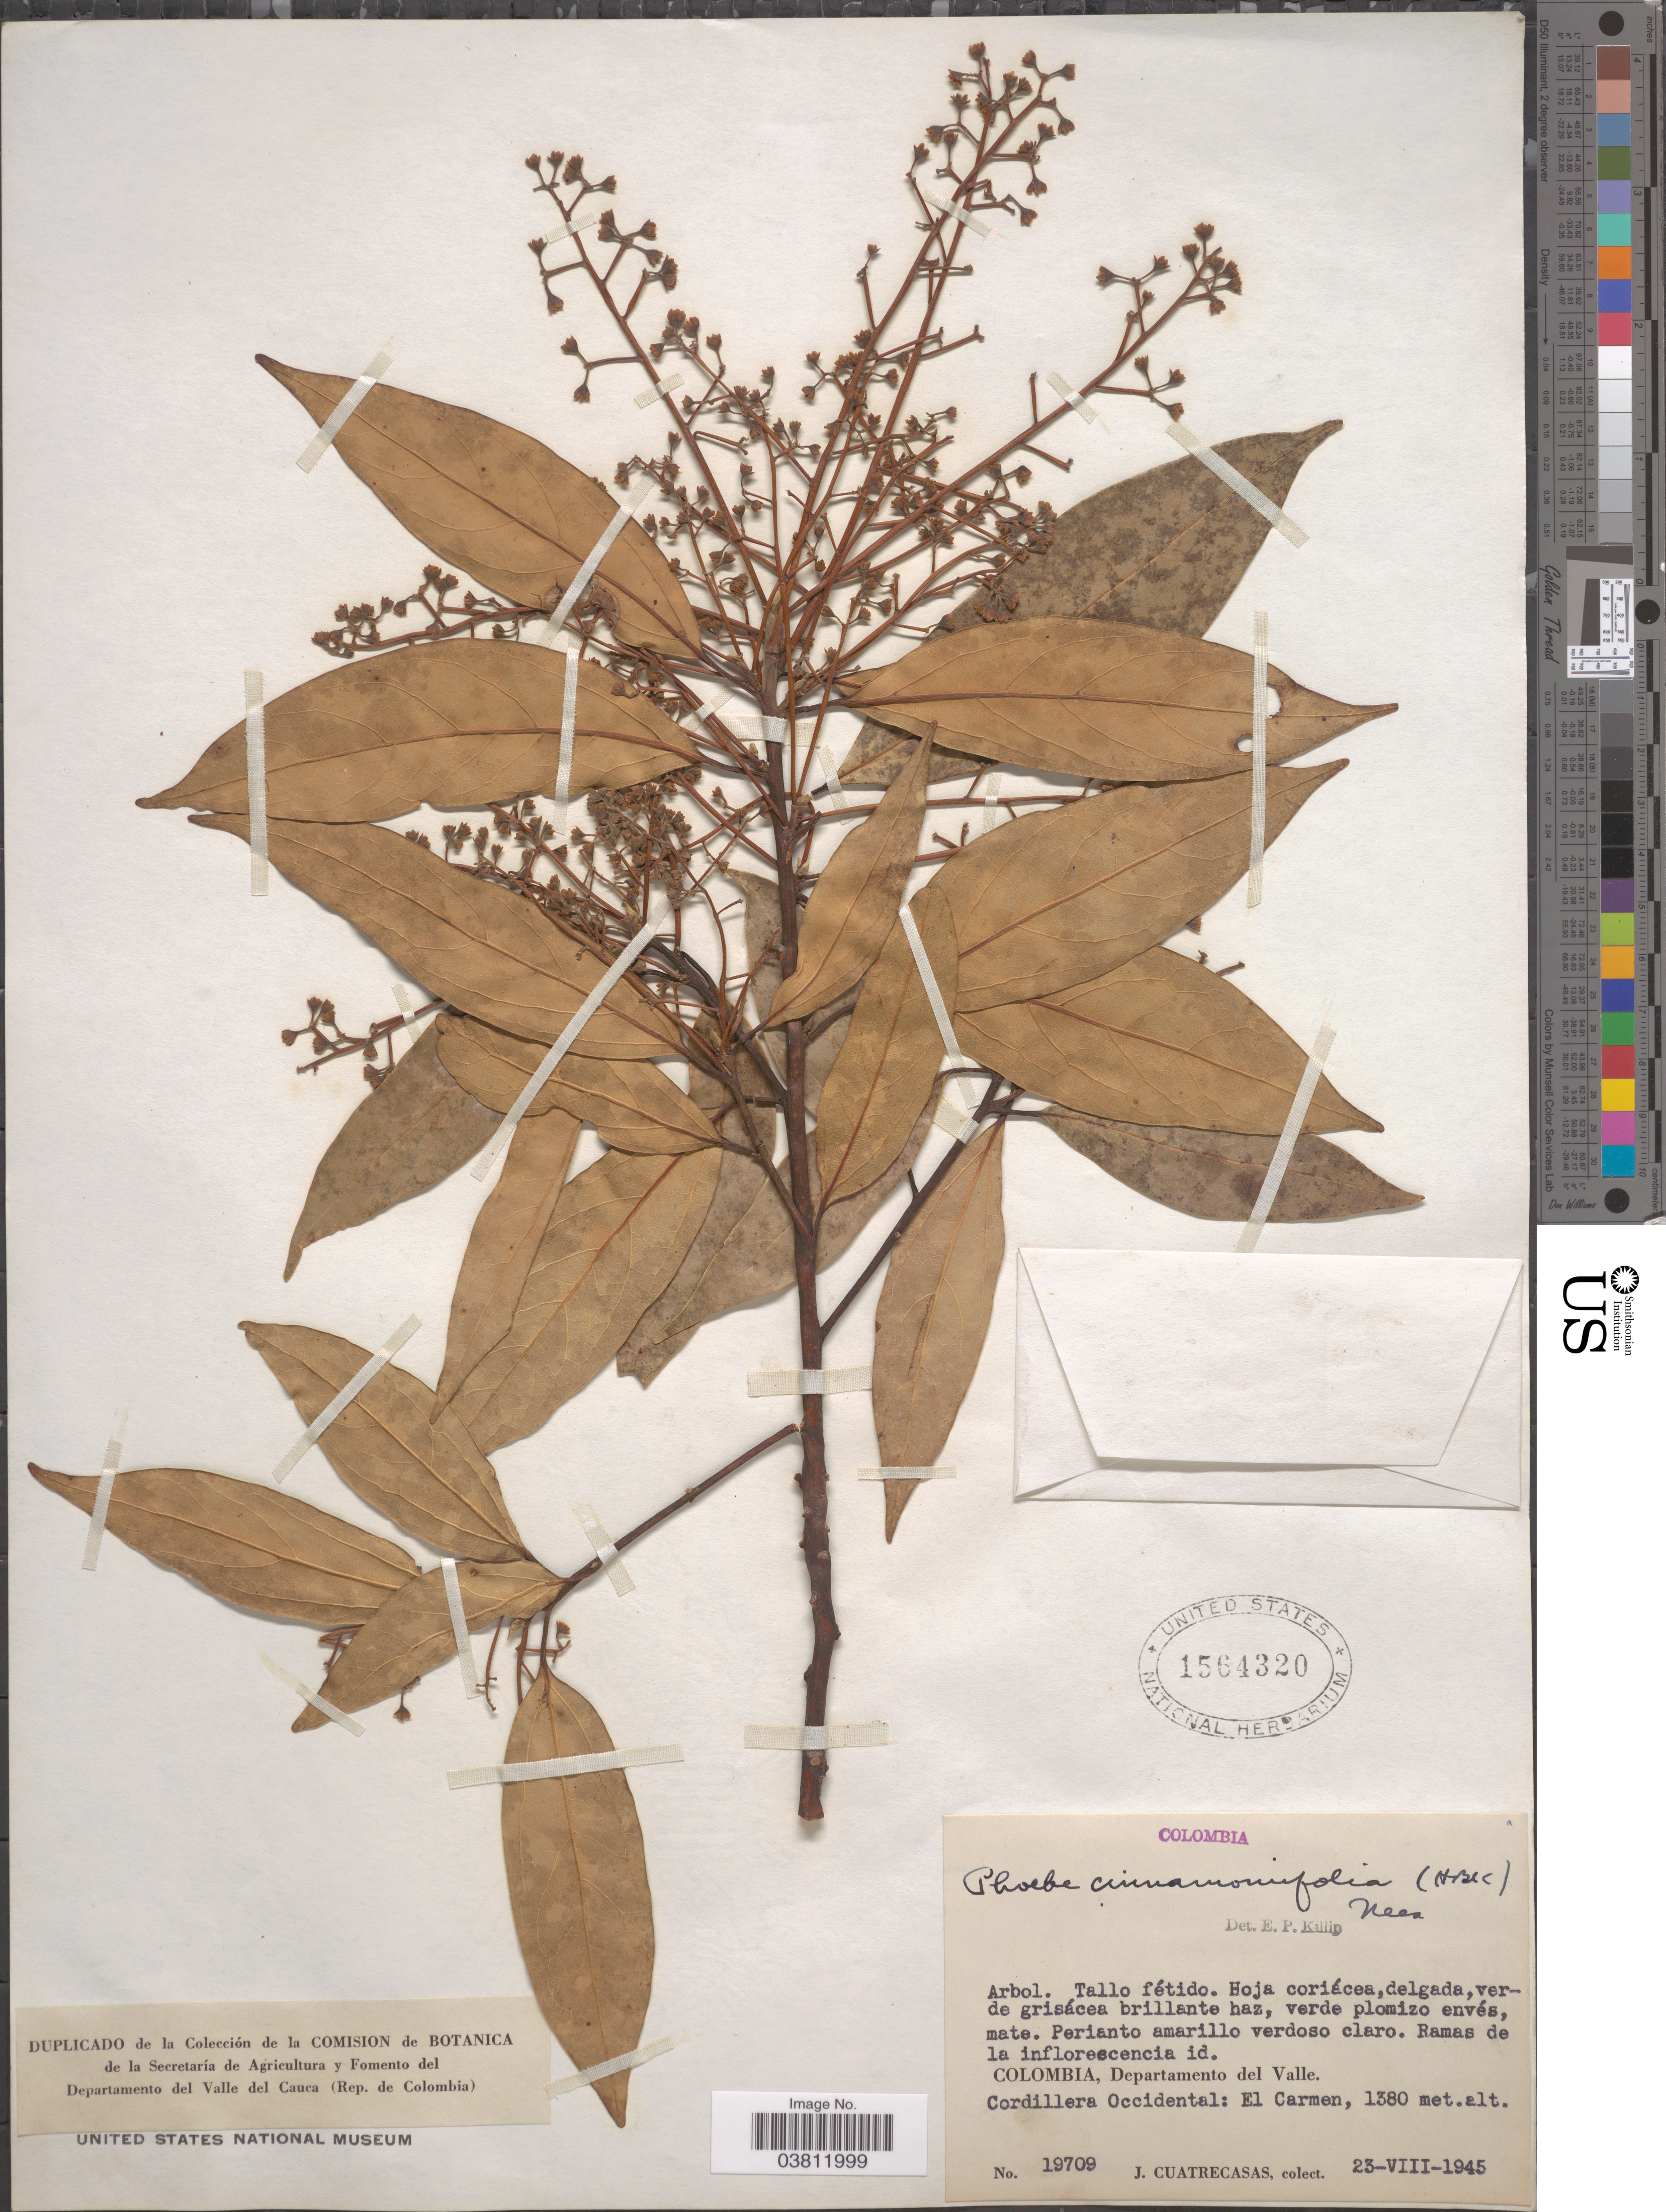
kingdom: Plantae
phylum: Tracheophyta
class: Magnoliopsida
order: Laurales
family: Lauraceae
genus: Phoebe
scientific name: Phoebe cinnamomifolia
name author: (Kunth) Nees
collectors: J. Cuatrecasas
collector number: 19709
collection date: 1945-08-23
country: Colombia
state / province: Valle del Cauca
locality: Departamento del Valle. Cordillera Occidental: El Carmen.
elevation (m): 1380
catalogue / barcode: US 1564320